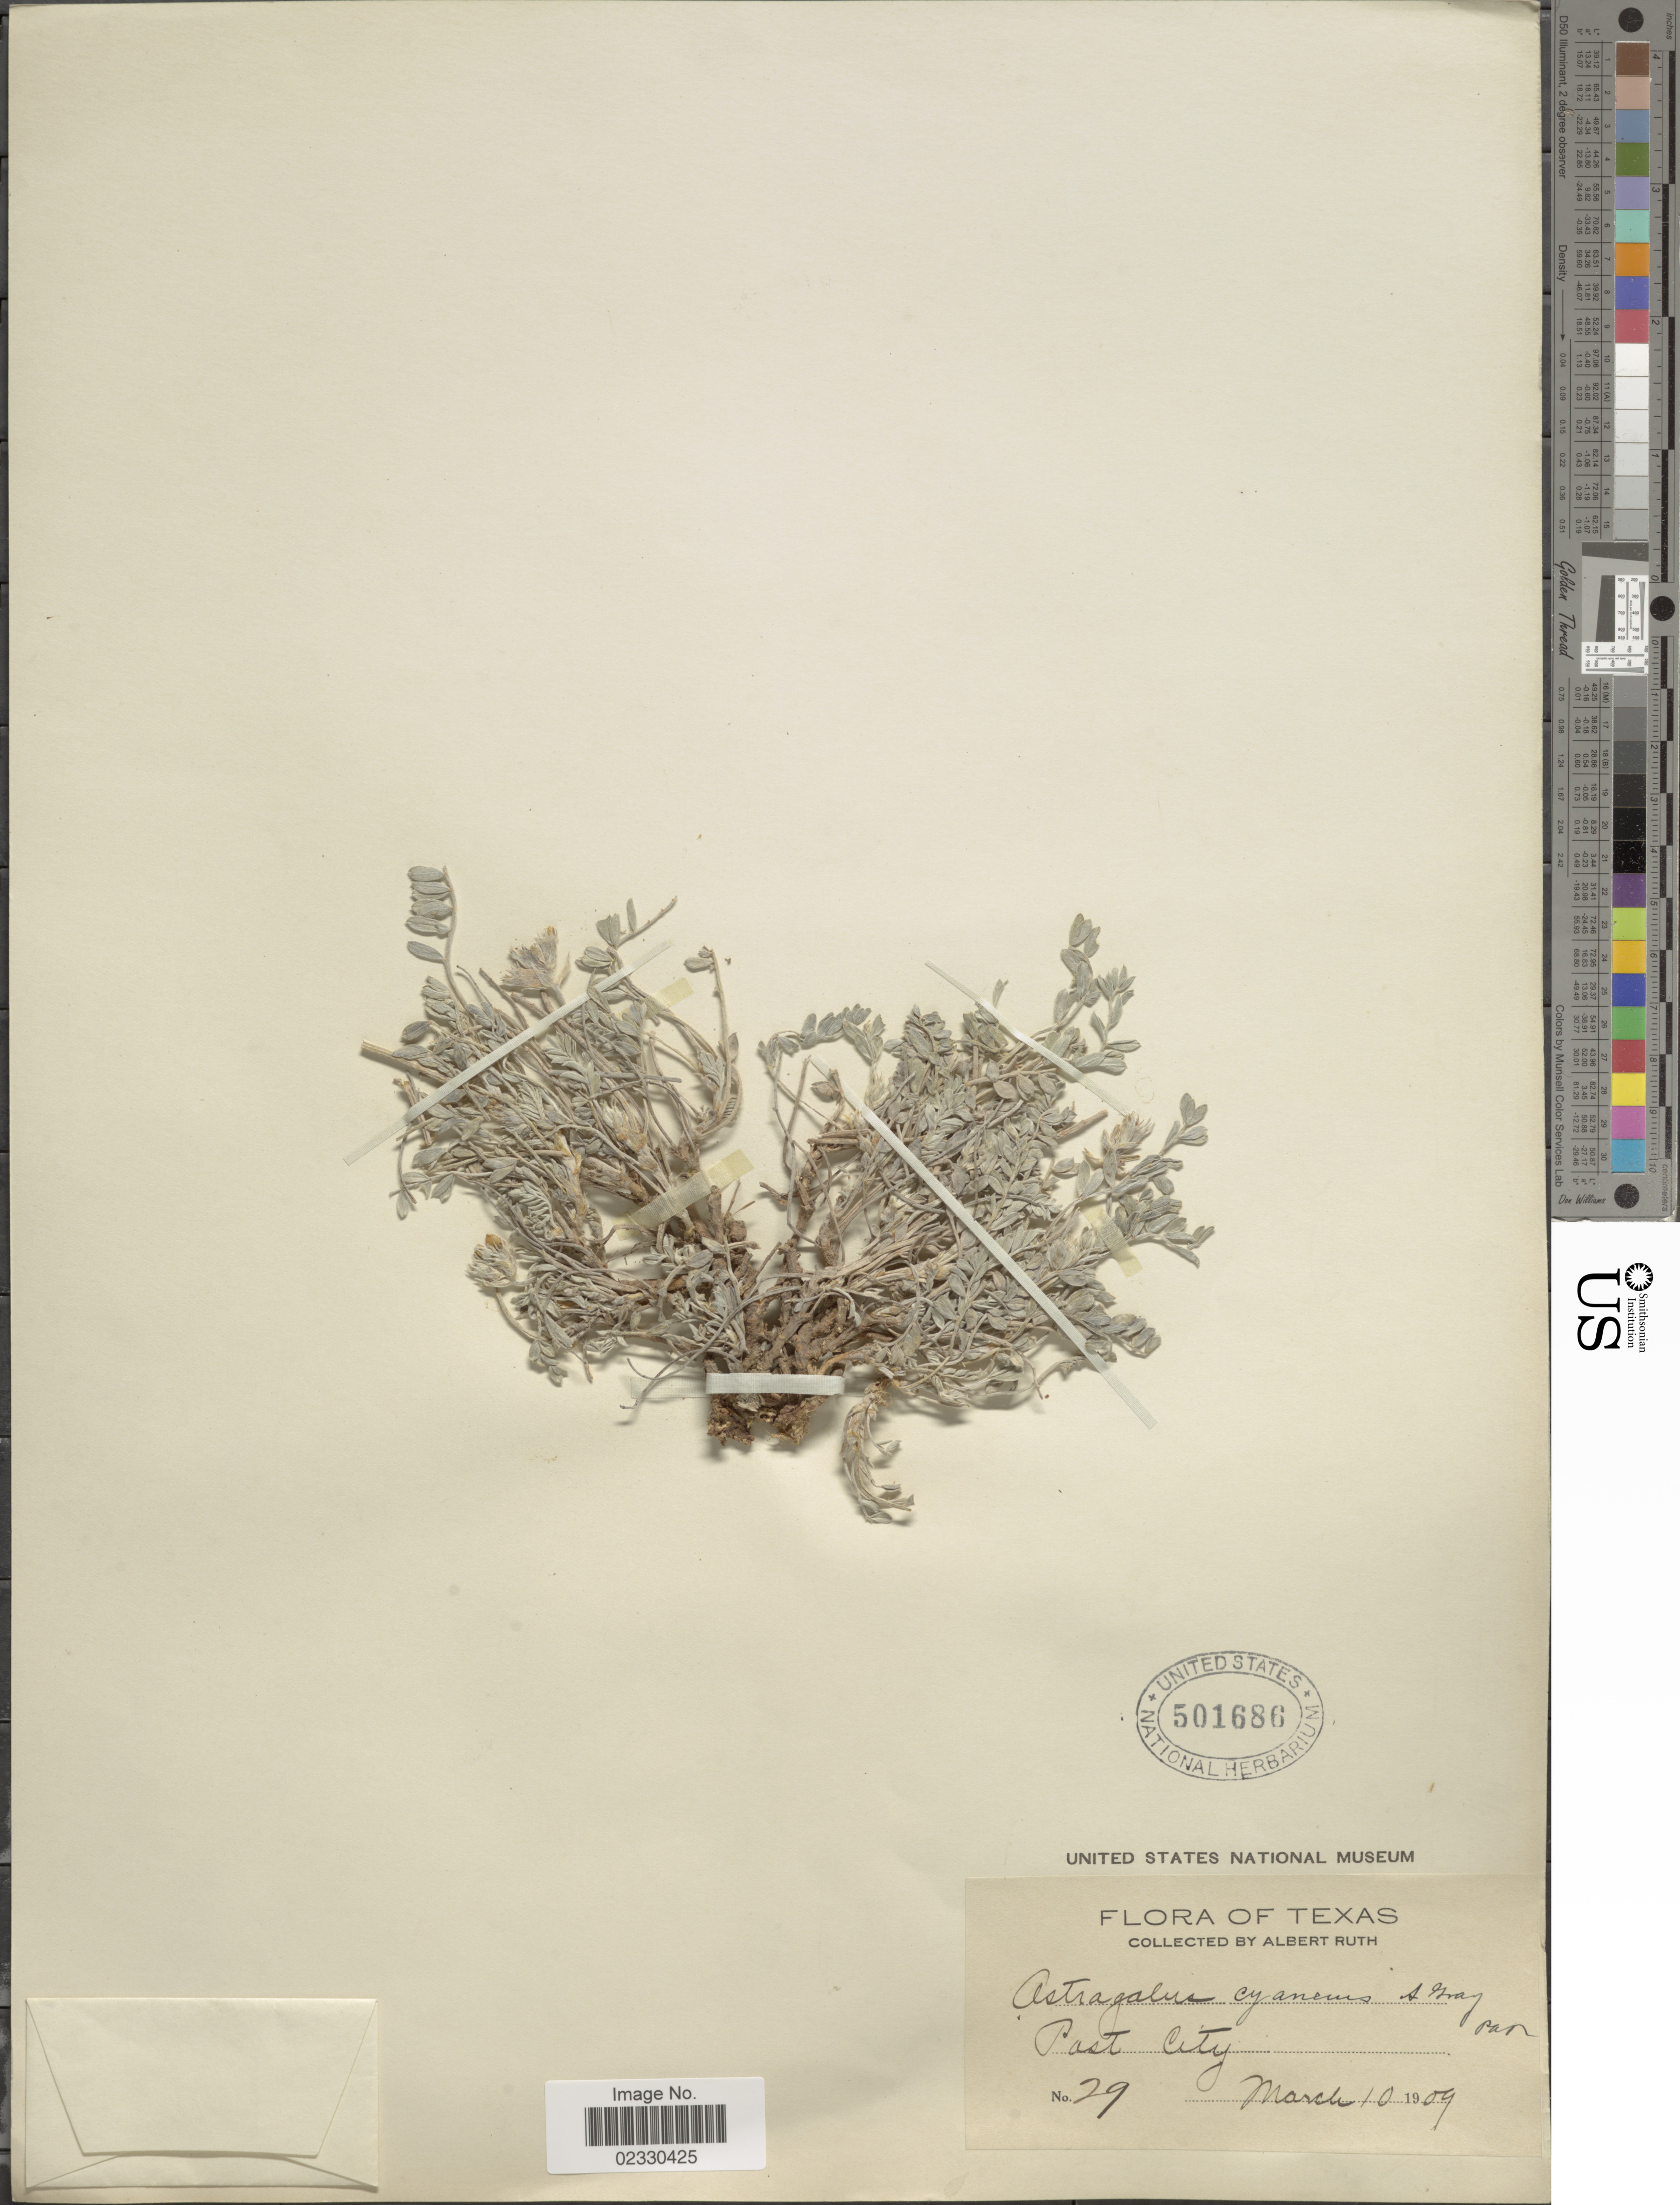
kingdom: Plantae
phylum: Tracheophyta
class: Magnoliopsida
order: Fabales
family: Fabaceae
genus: Astragalus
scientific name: Astragalus cyaneus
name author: A. Gray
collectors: A. Ruth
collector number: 29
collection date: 1909-03-10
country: United States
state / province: Texas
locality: Past City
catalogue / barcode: US 501686